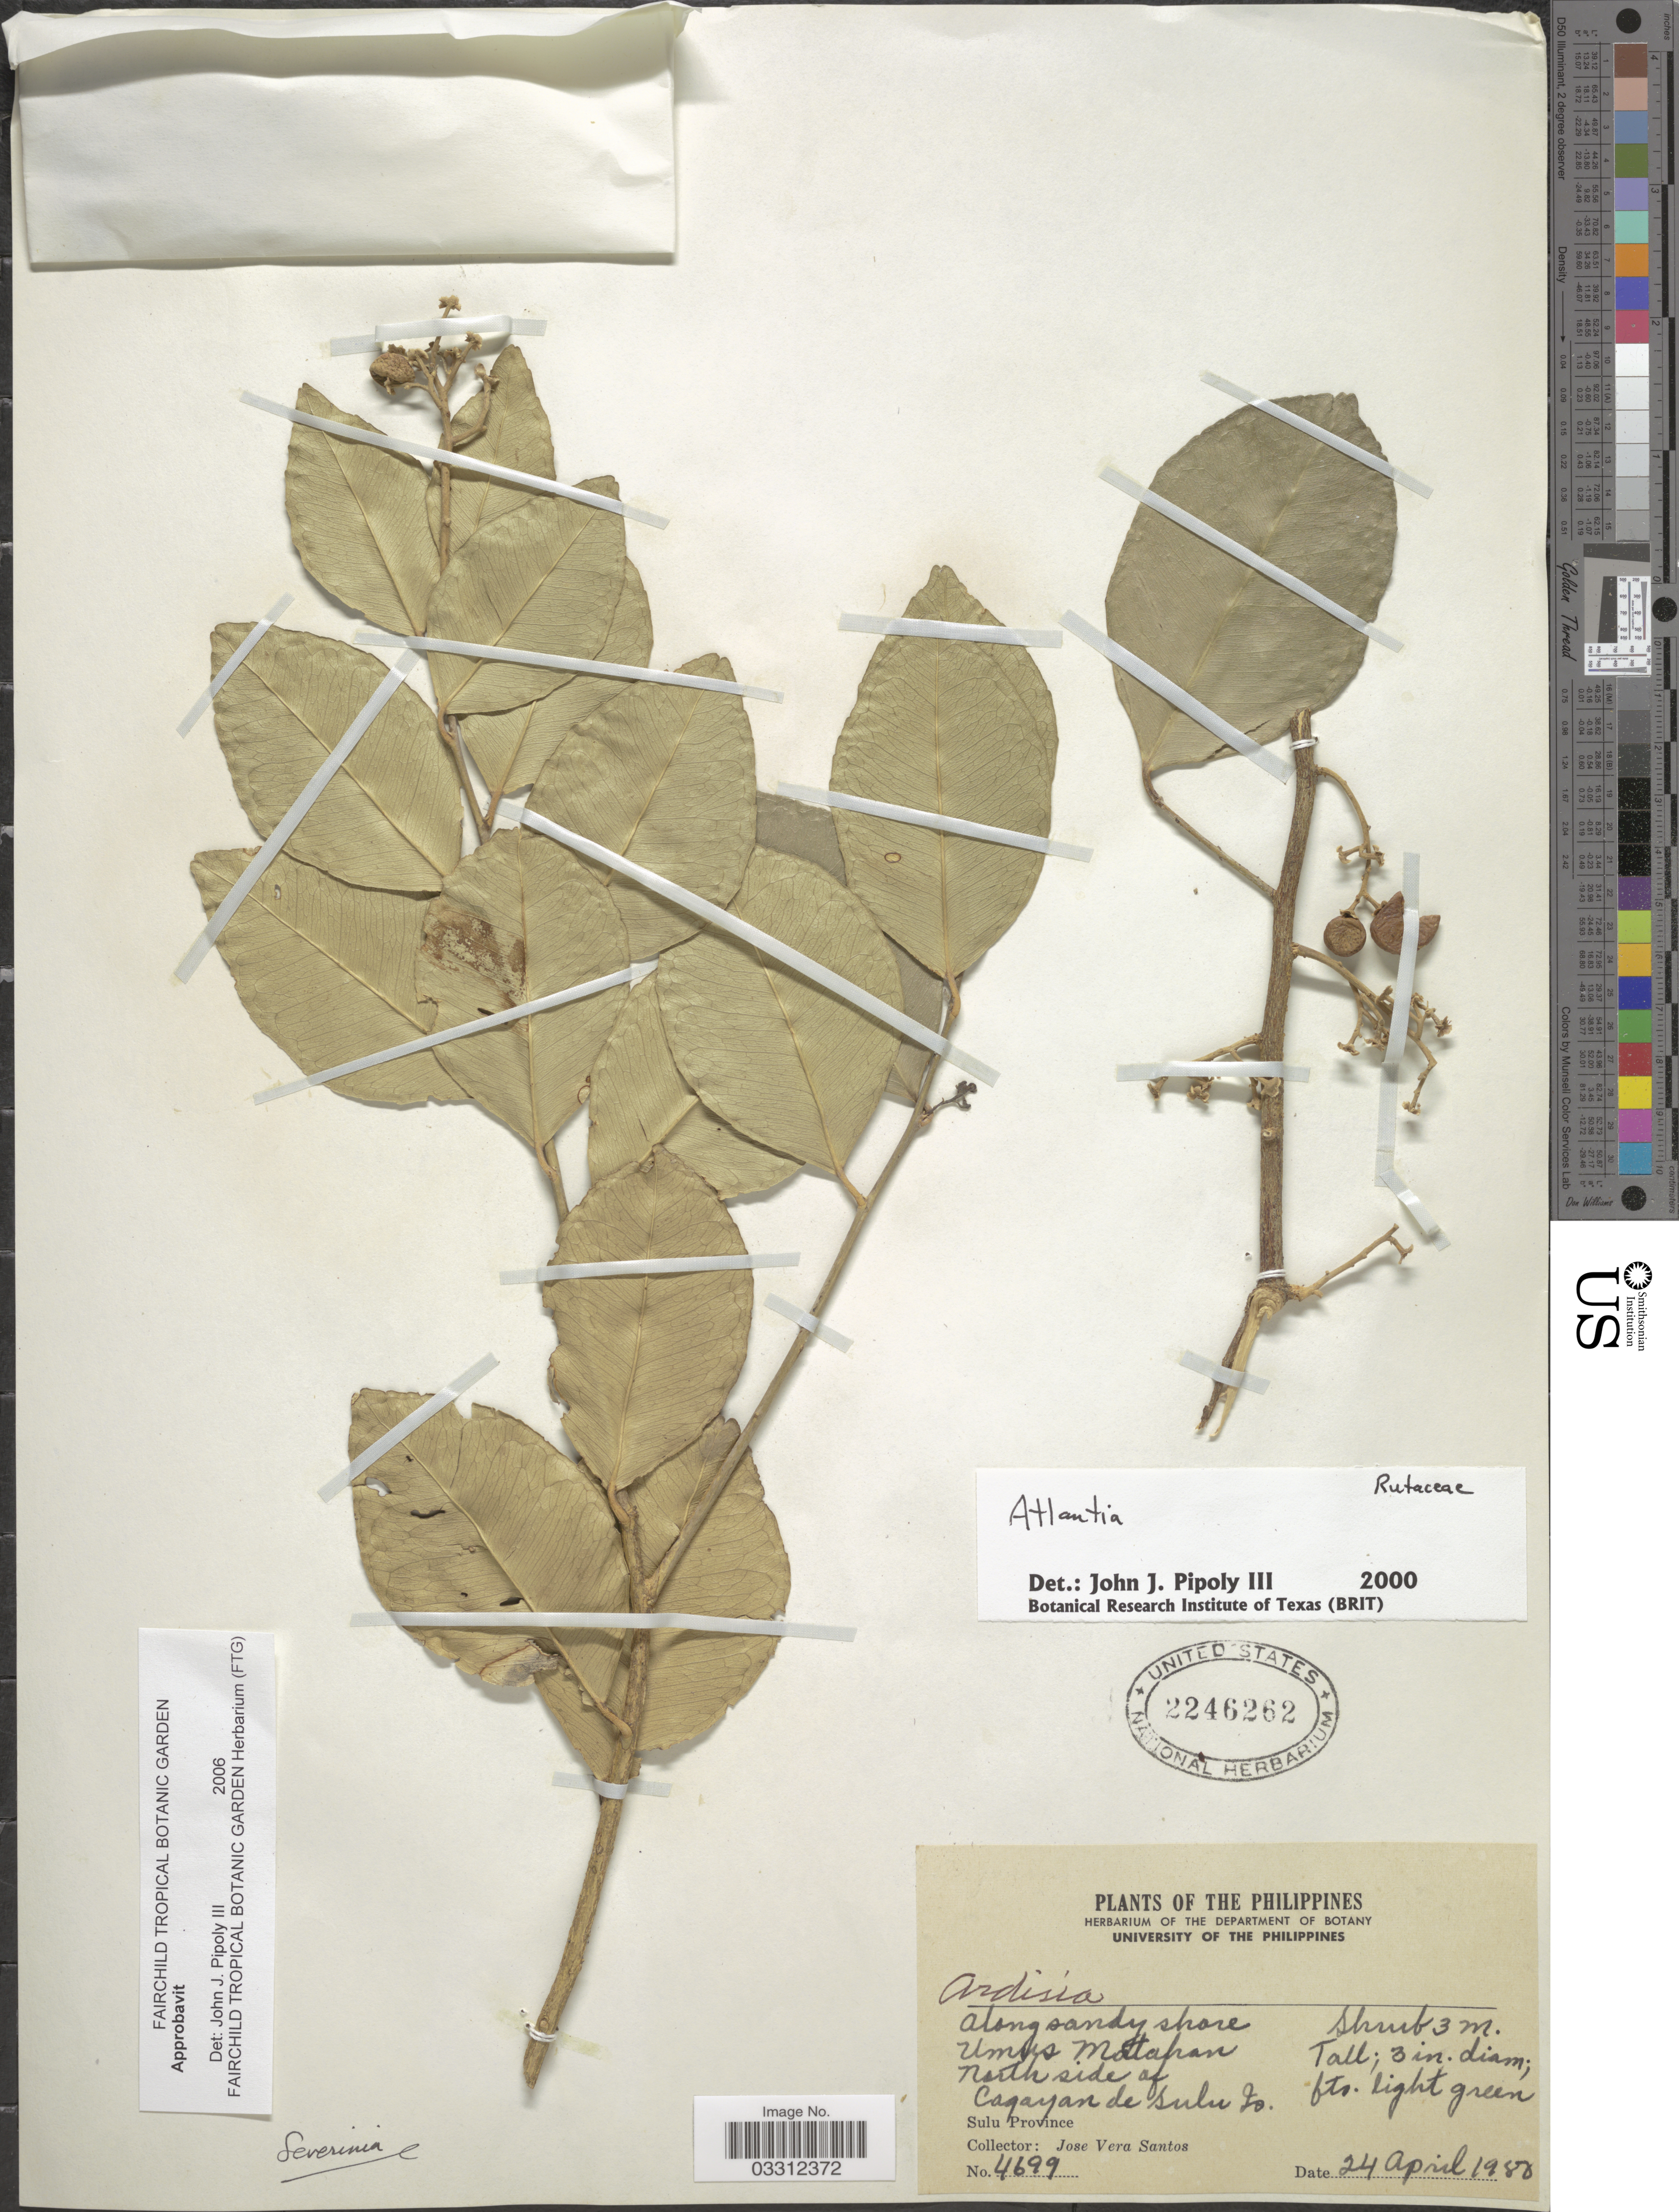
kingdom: Plantae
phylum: Tracheophyta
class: Magnoliopsida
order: Sapindales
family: Rutaceae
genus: Atalantia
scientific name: Atalantia racemosa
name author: Wight ex Hook.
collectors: J. Santos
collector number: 4699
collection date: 1980-04-24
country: Philippines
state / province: Muslim Mindanao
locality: Along sandy shore Umus Matapan. North side of Cagayan de Sulu Is. Sulu Province.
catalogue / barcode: US 2246262